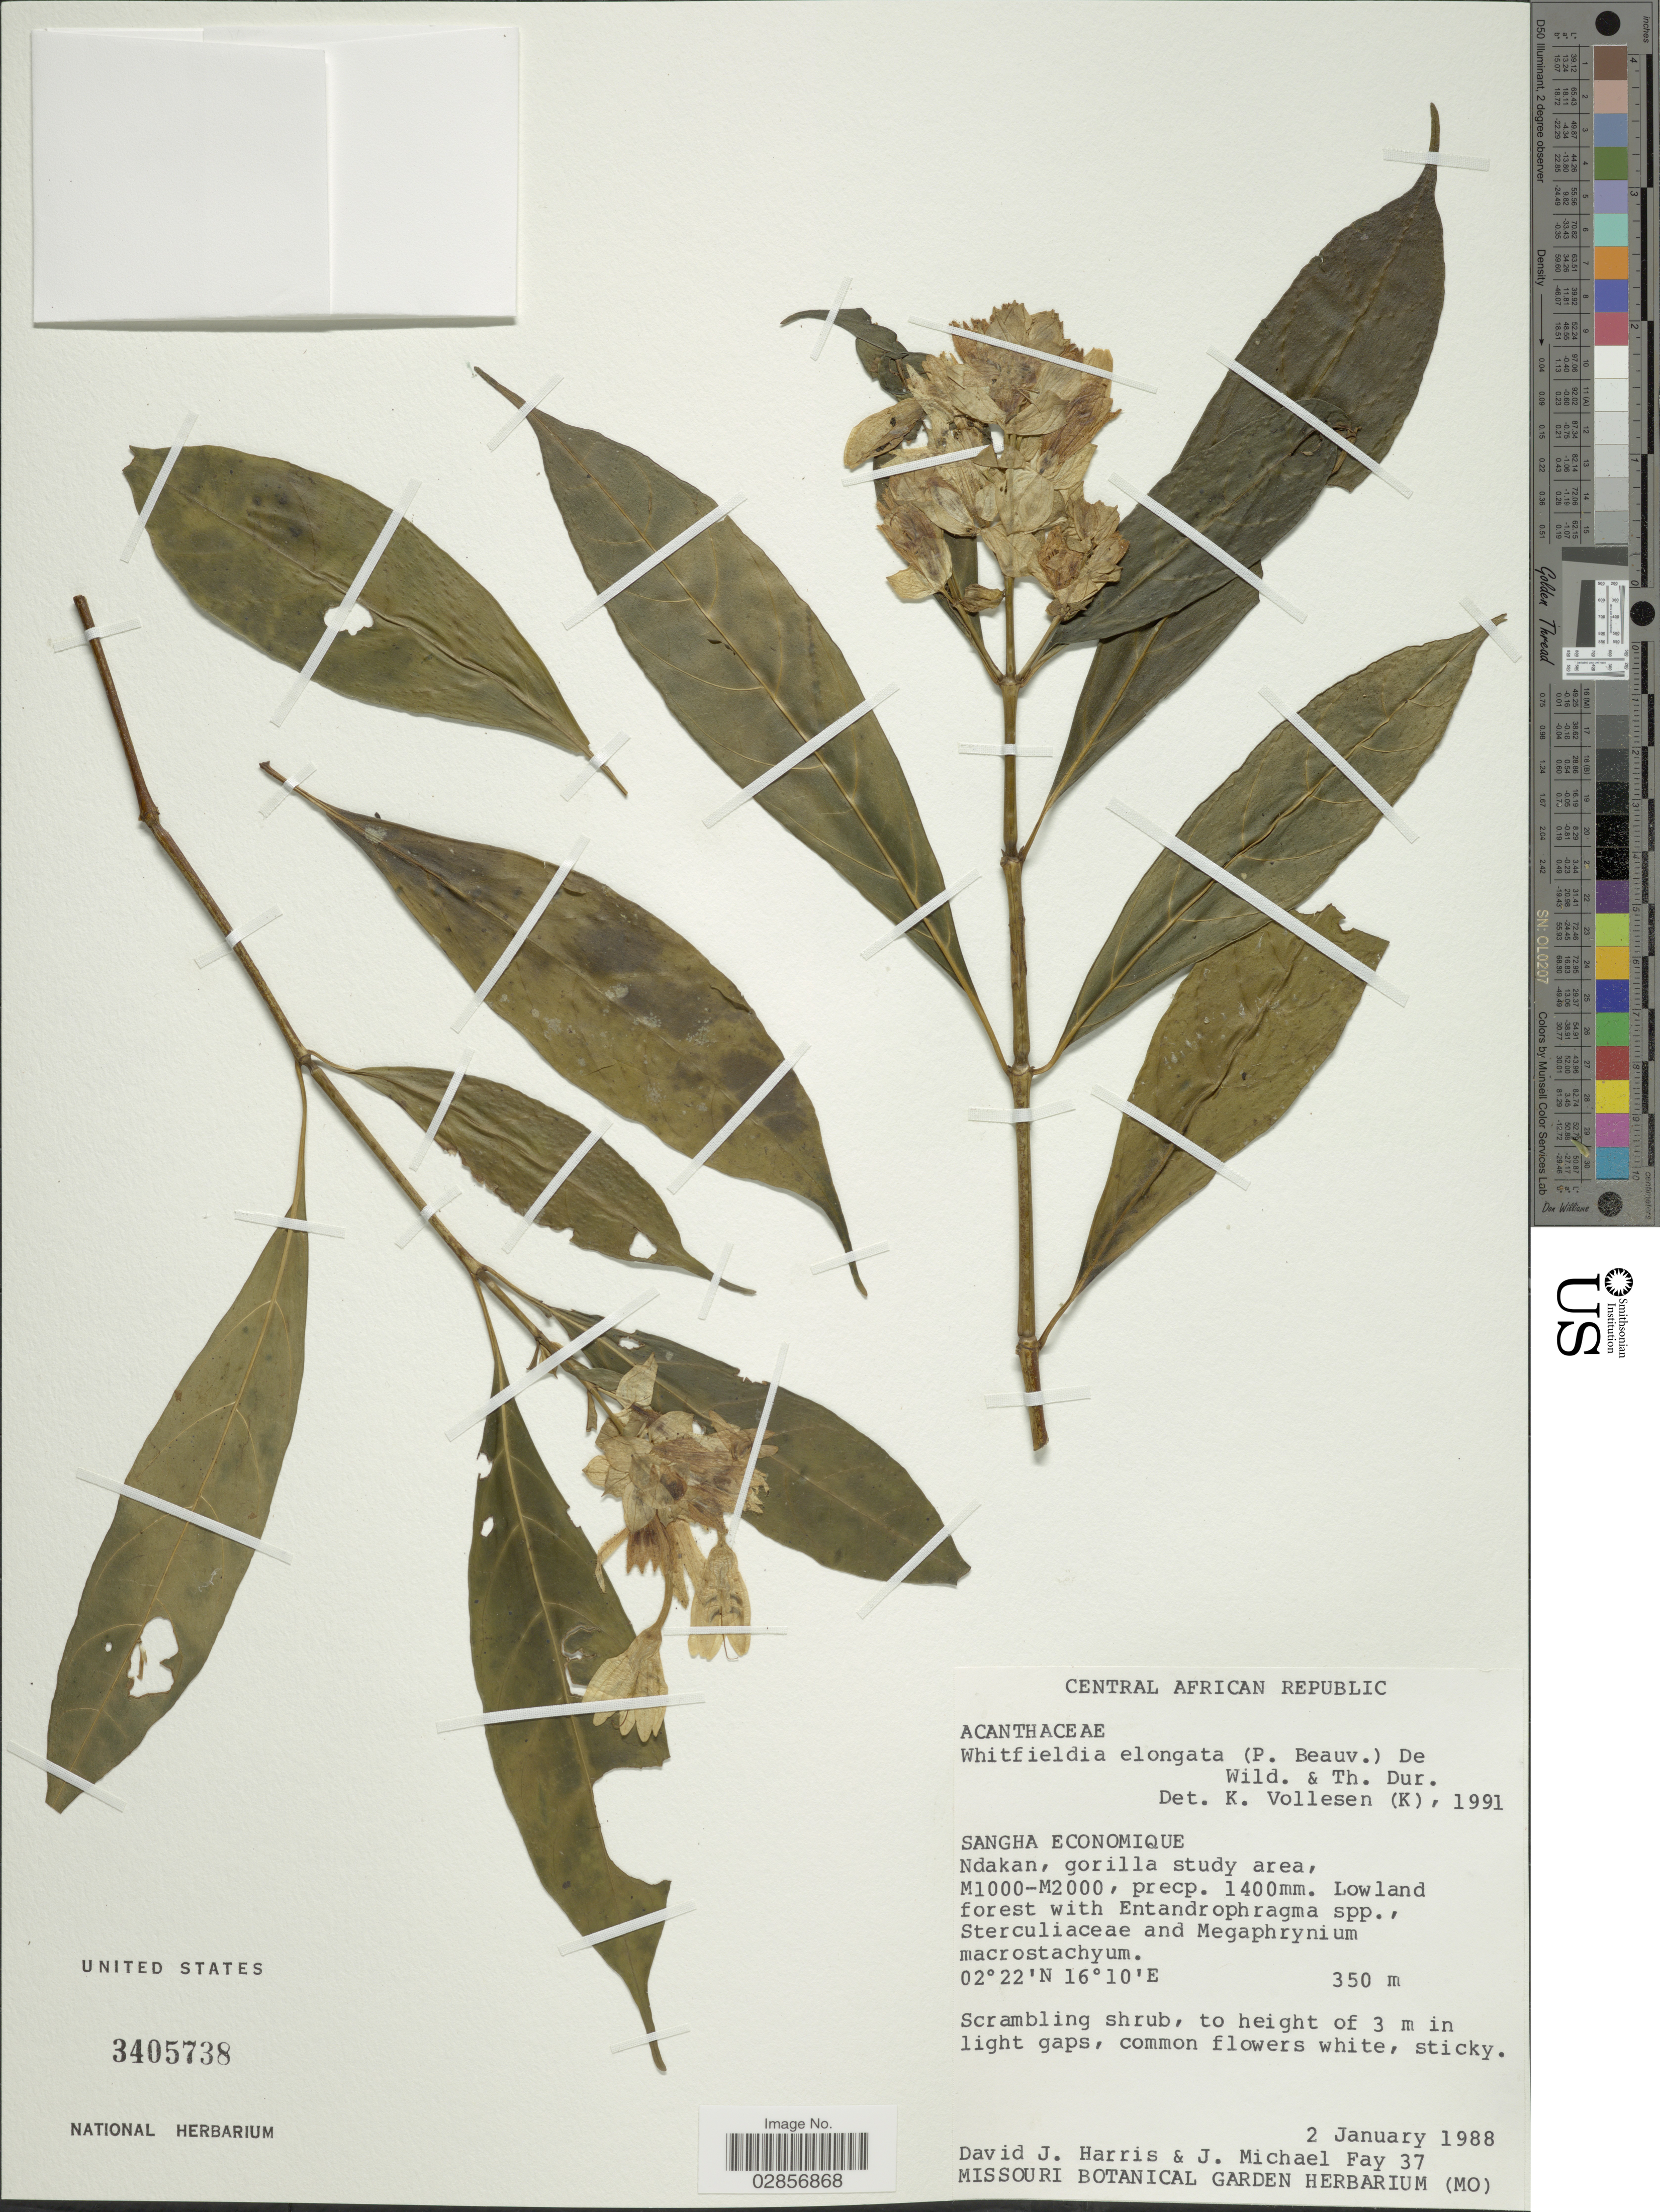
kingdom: Plantae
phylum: Tracheophyta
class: Magnoliopsida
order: Lamiales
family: Acanthaceae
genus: Whitfieldia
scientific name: Whitfieldia elongata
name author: (P. Beauv.) De Wild. & Durand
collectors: D. J. Harris & J. M. Fay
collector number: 37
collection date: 1988-01-02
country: Congo, Republic of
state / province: Sangha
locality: Central African Republic. Sangha Economique. Ndakan, gorilla study area, M1000-M2000.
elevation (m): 350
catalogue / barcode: US 3405738